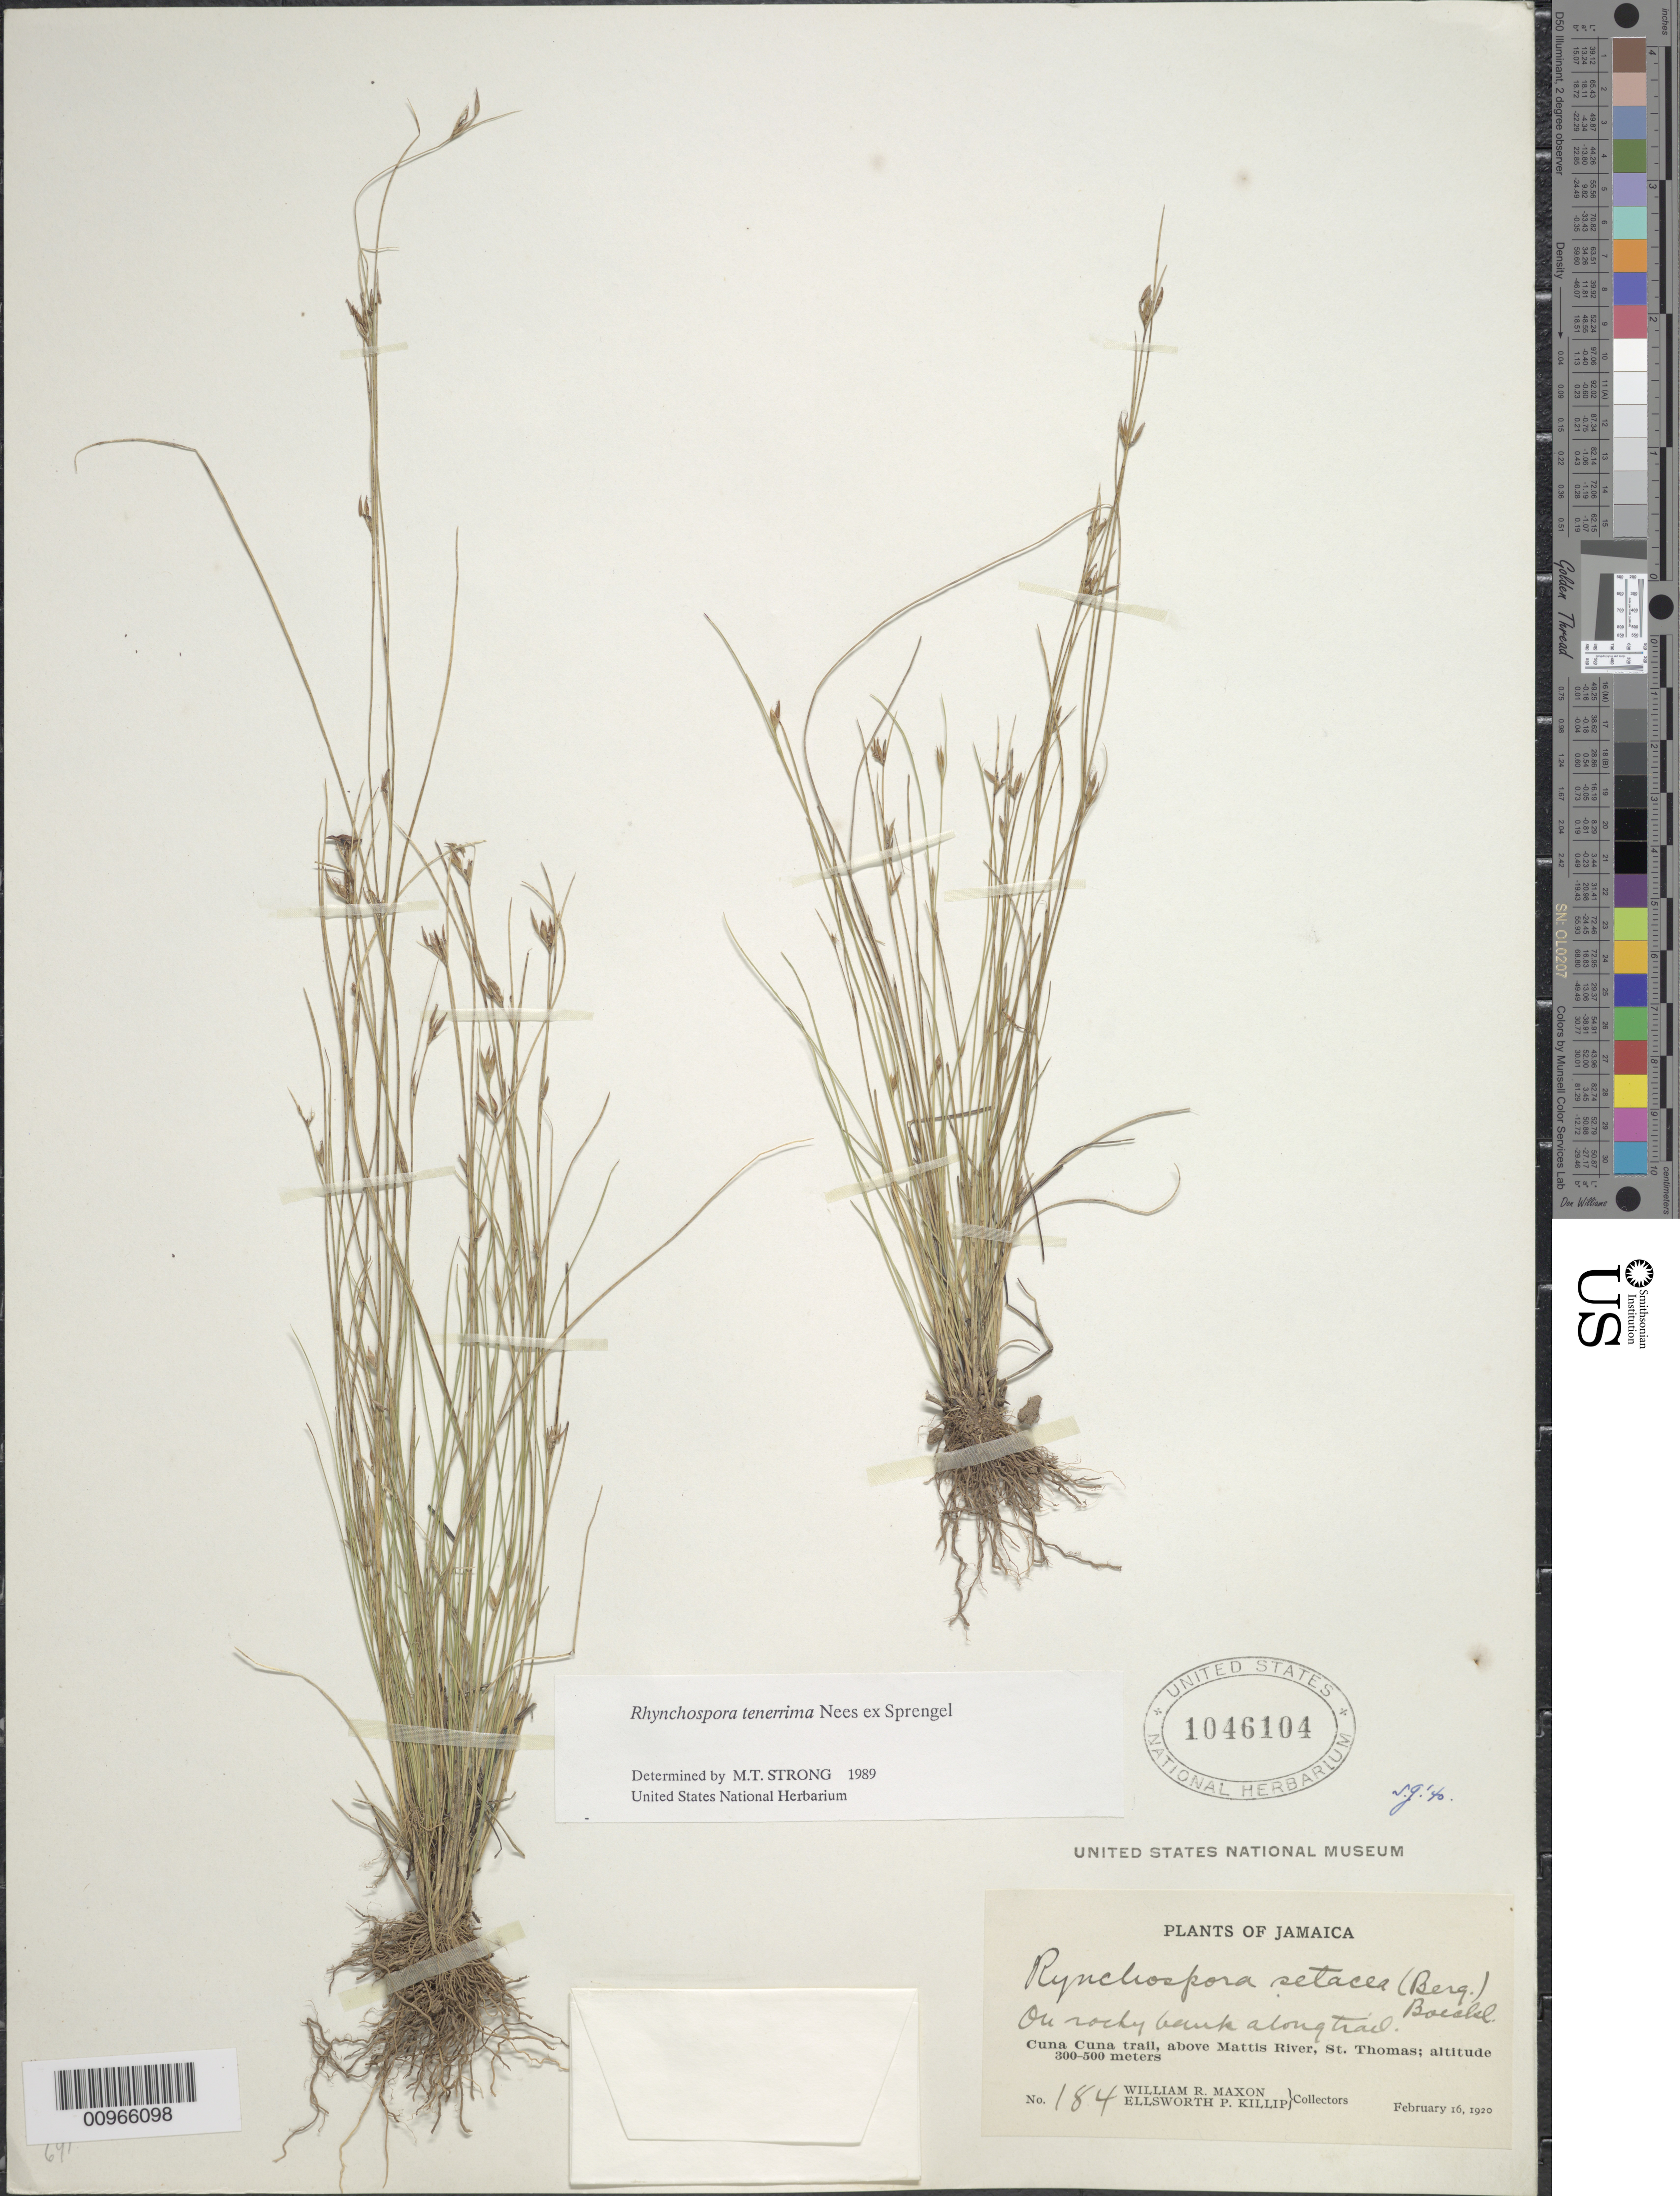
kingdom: Plantae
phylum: Tracheophyta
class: Liliopsida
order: Poales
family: Cyperaceae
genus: Rhynchospora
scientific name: Rhynchospora tenerrima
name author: Nees ex Spreng.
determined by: Strong, M. T., (US), Smithsonian Institution - National Museum of Natural History (UNITED STATES)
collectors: W. R. Maxon & E. P. Killip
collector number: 184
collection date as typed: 16 Feb 1920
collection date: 1920-02-16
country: Jamaica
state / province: Saint Thomas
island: Jamaica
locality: Cuna Cuna trail, above Mattis River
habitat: On rocky bank along trail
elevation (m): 300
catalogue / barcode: US 1046104